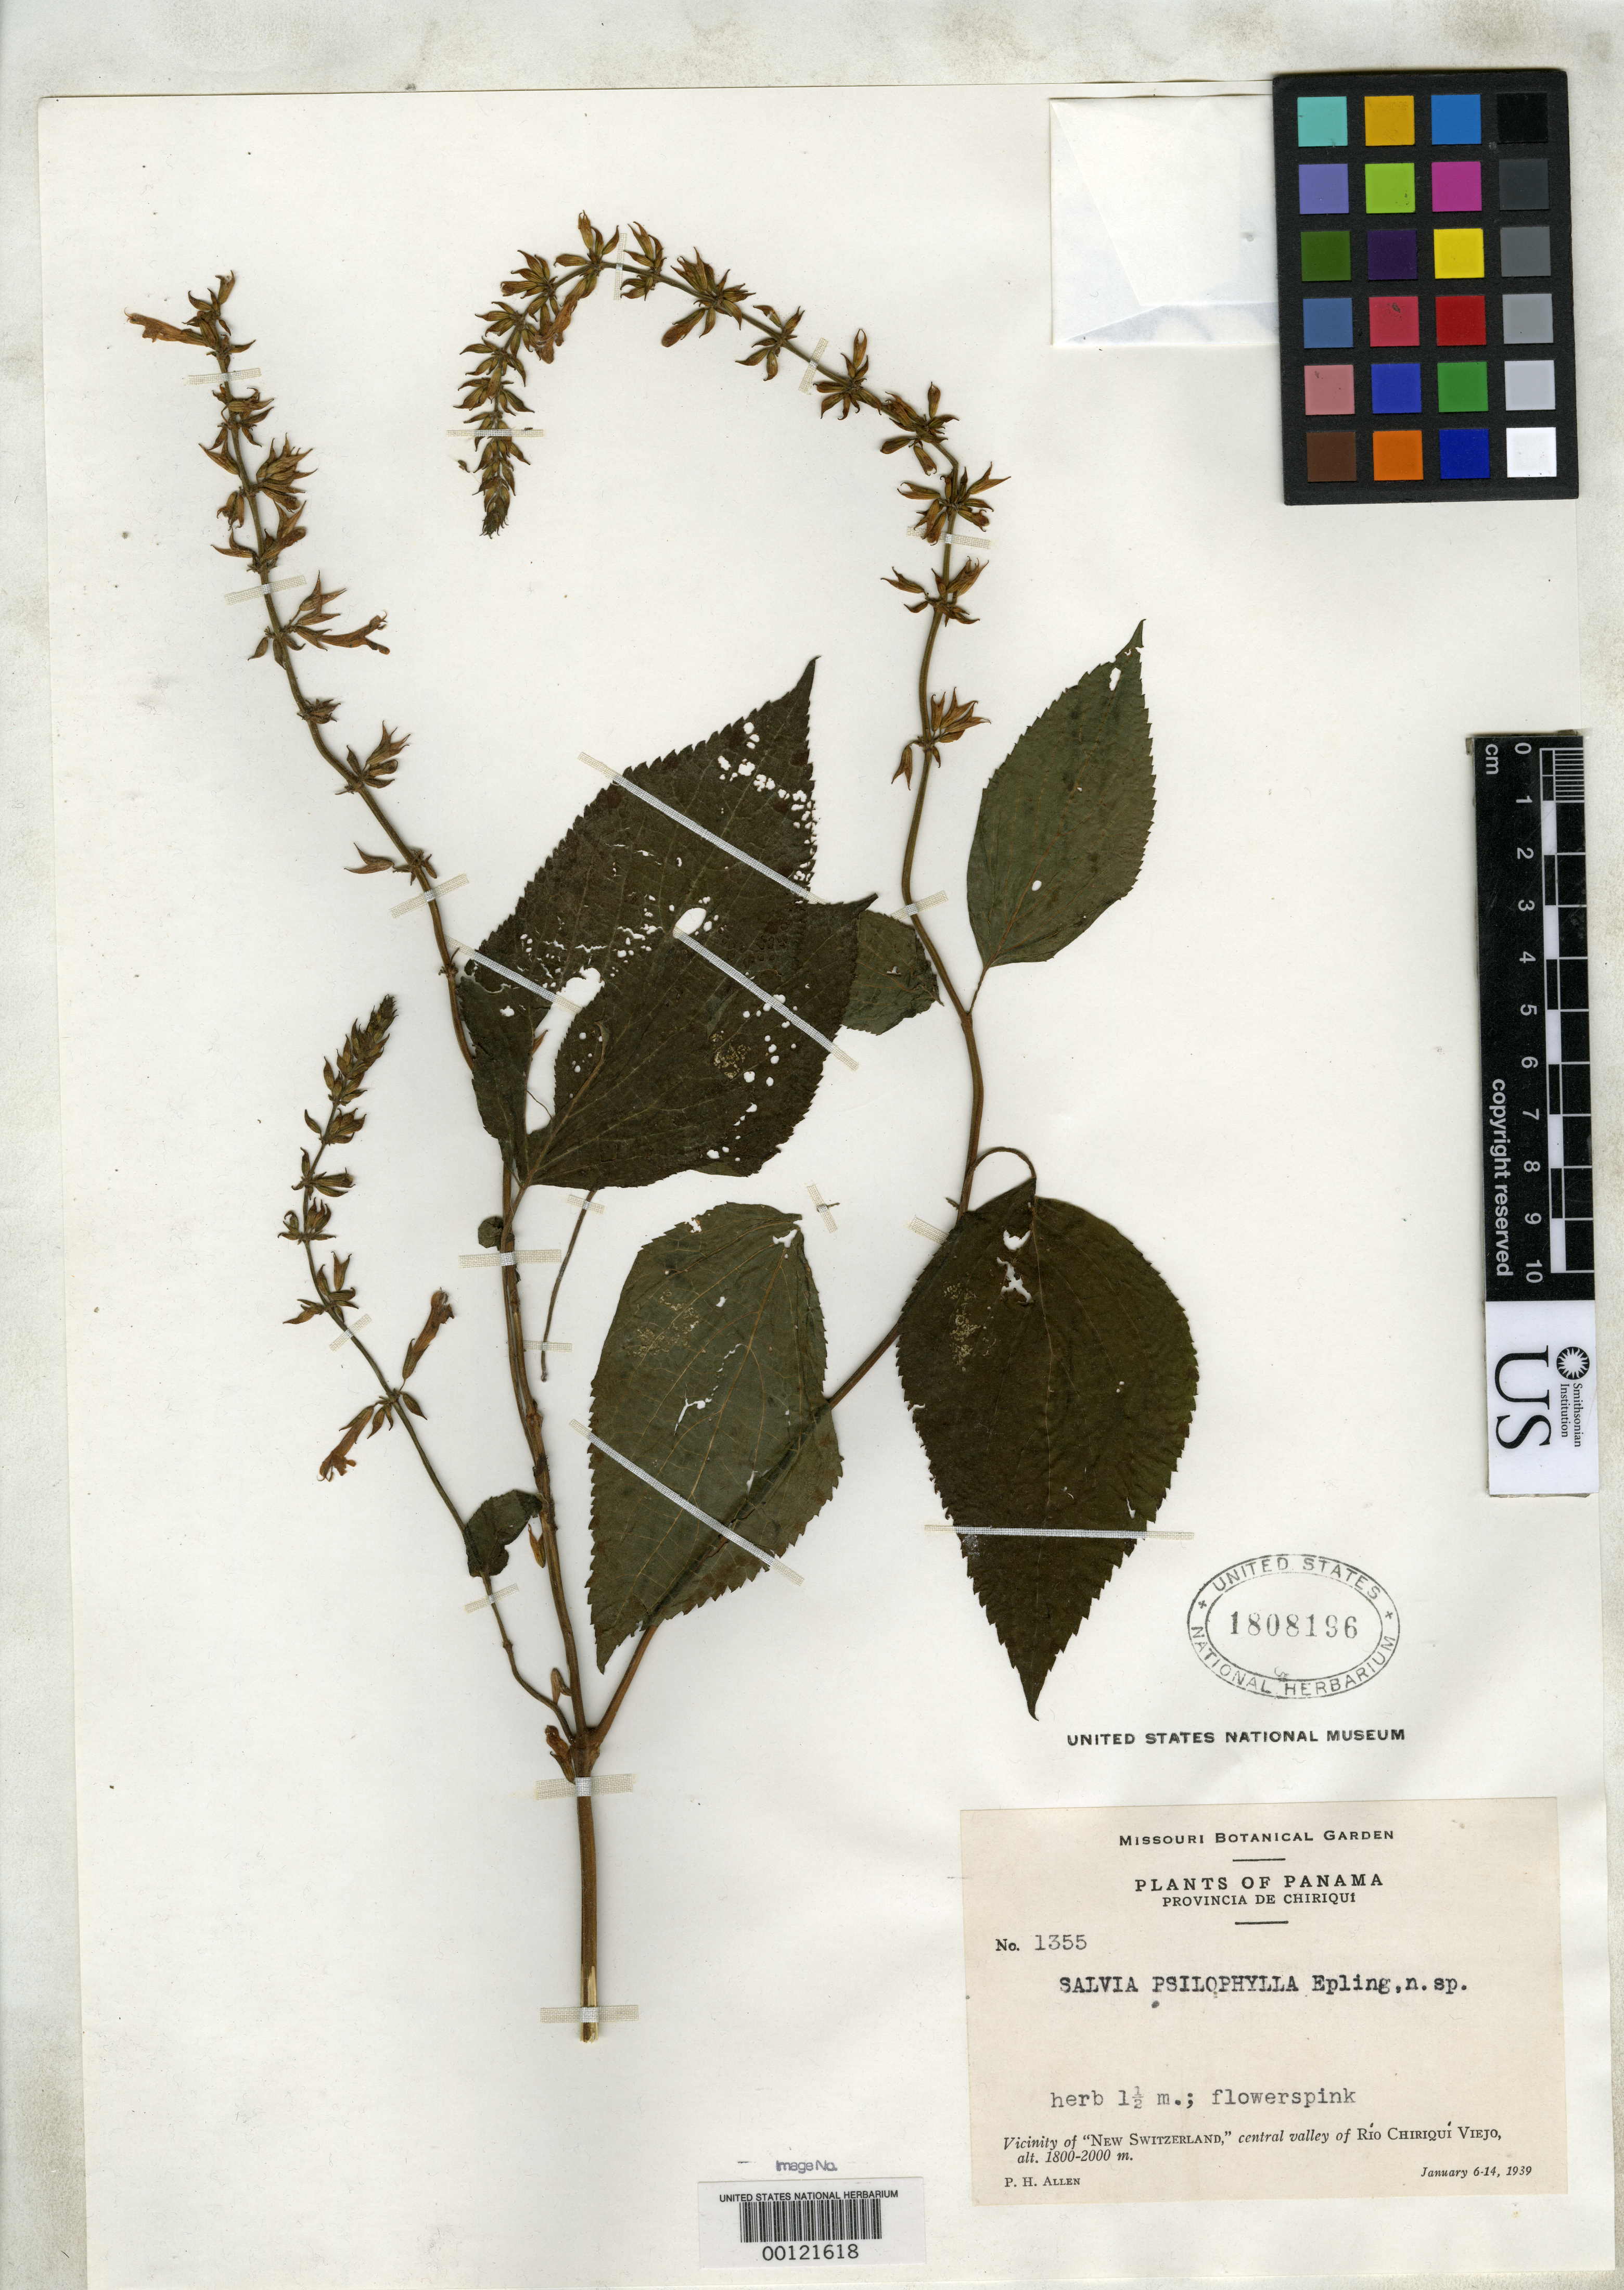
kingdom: Plantae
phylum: Tracheophyta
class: Magnoliopsida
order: Lamiales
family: Lamiaceae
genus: Salvia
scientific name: Salvia psilophylla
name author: Epling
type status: Isotype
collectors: P. H. Allen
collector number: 1355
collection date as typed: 06 Jan 1939 to 14 Jan 1939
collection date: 1939-01-06/1939-01-14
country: Panama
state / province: Chiriquí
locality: Vicinity of 'New Switzerland', Central Valley of Rio Chiriqui Viejo.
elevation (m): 1800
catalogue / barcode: US 1808196